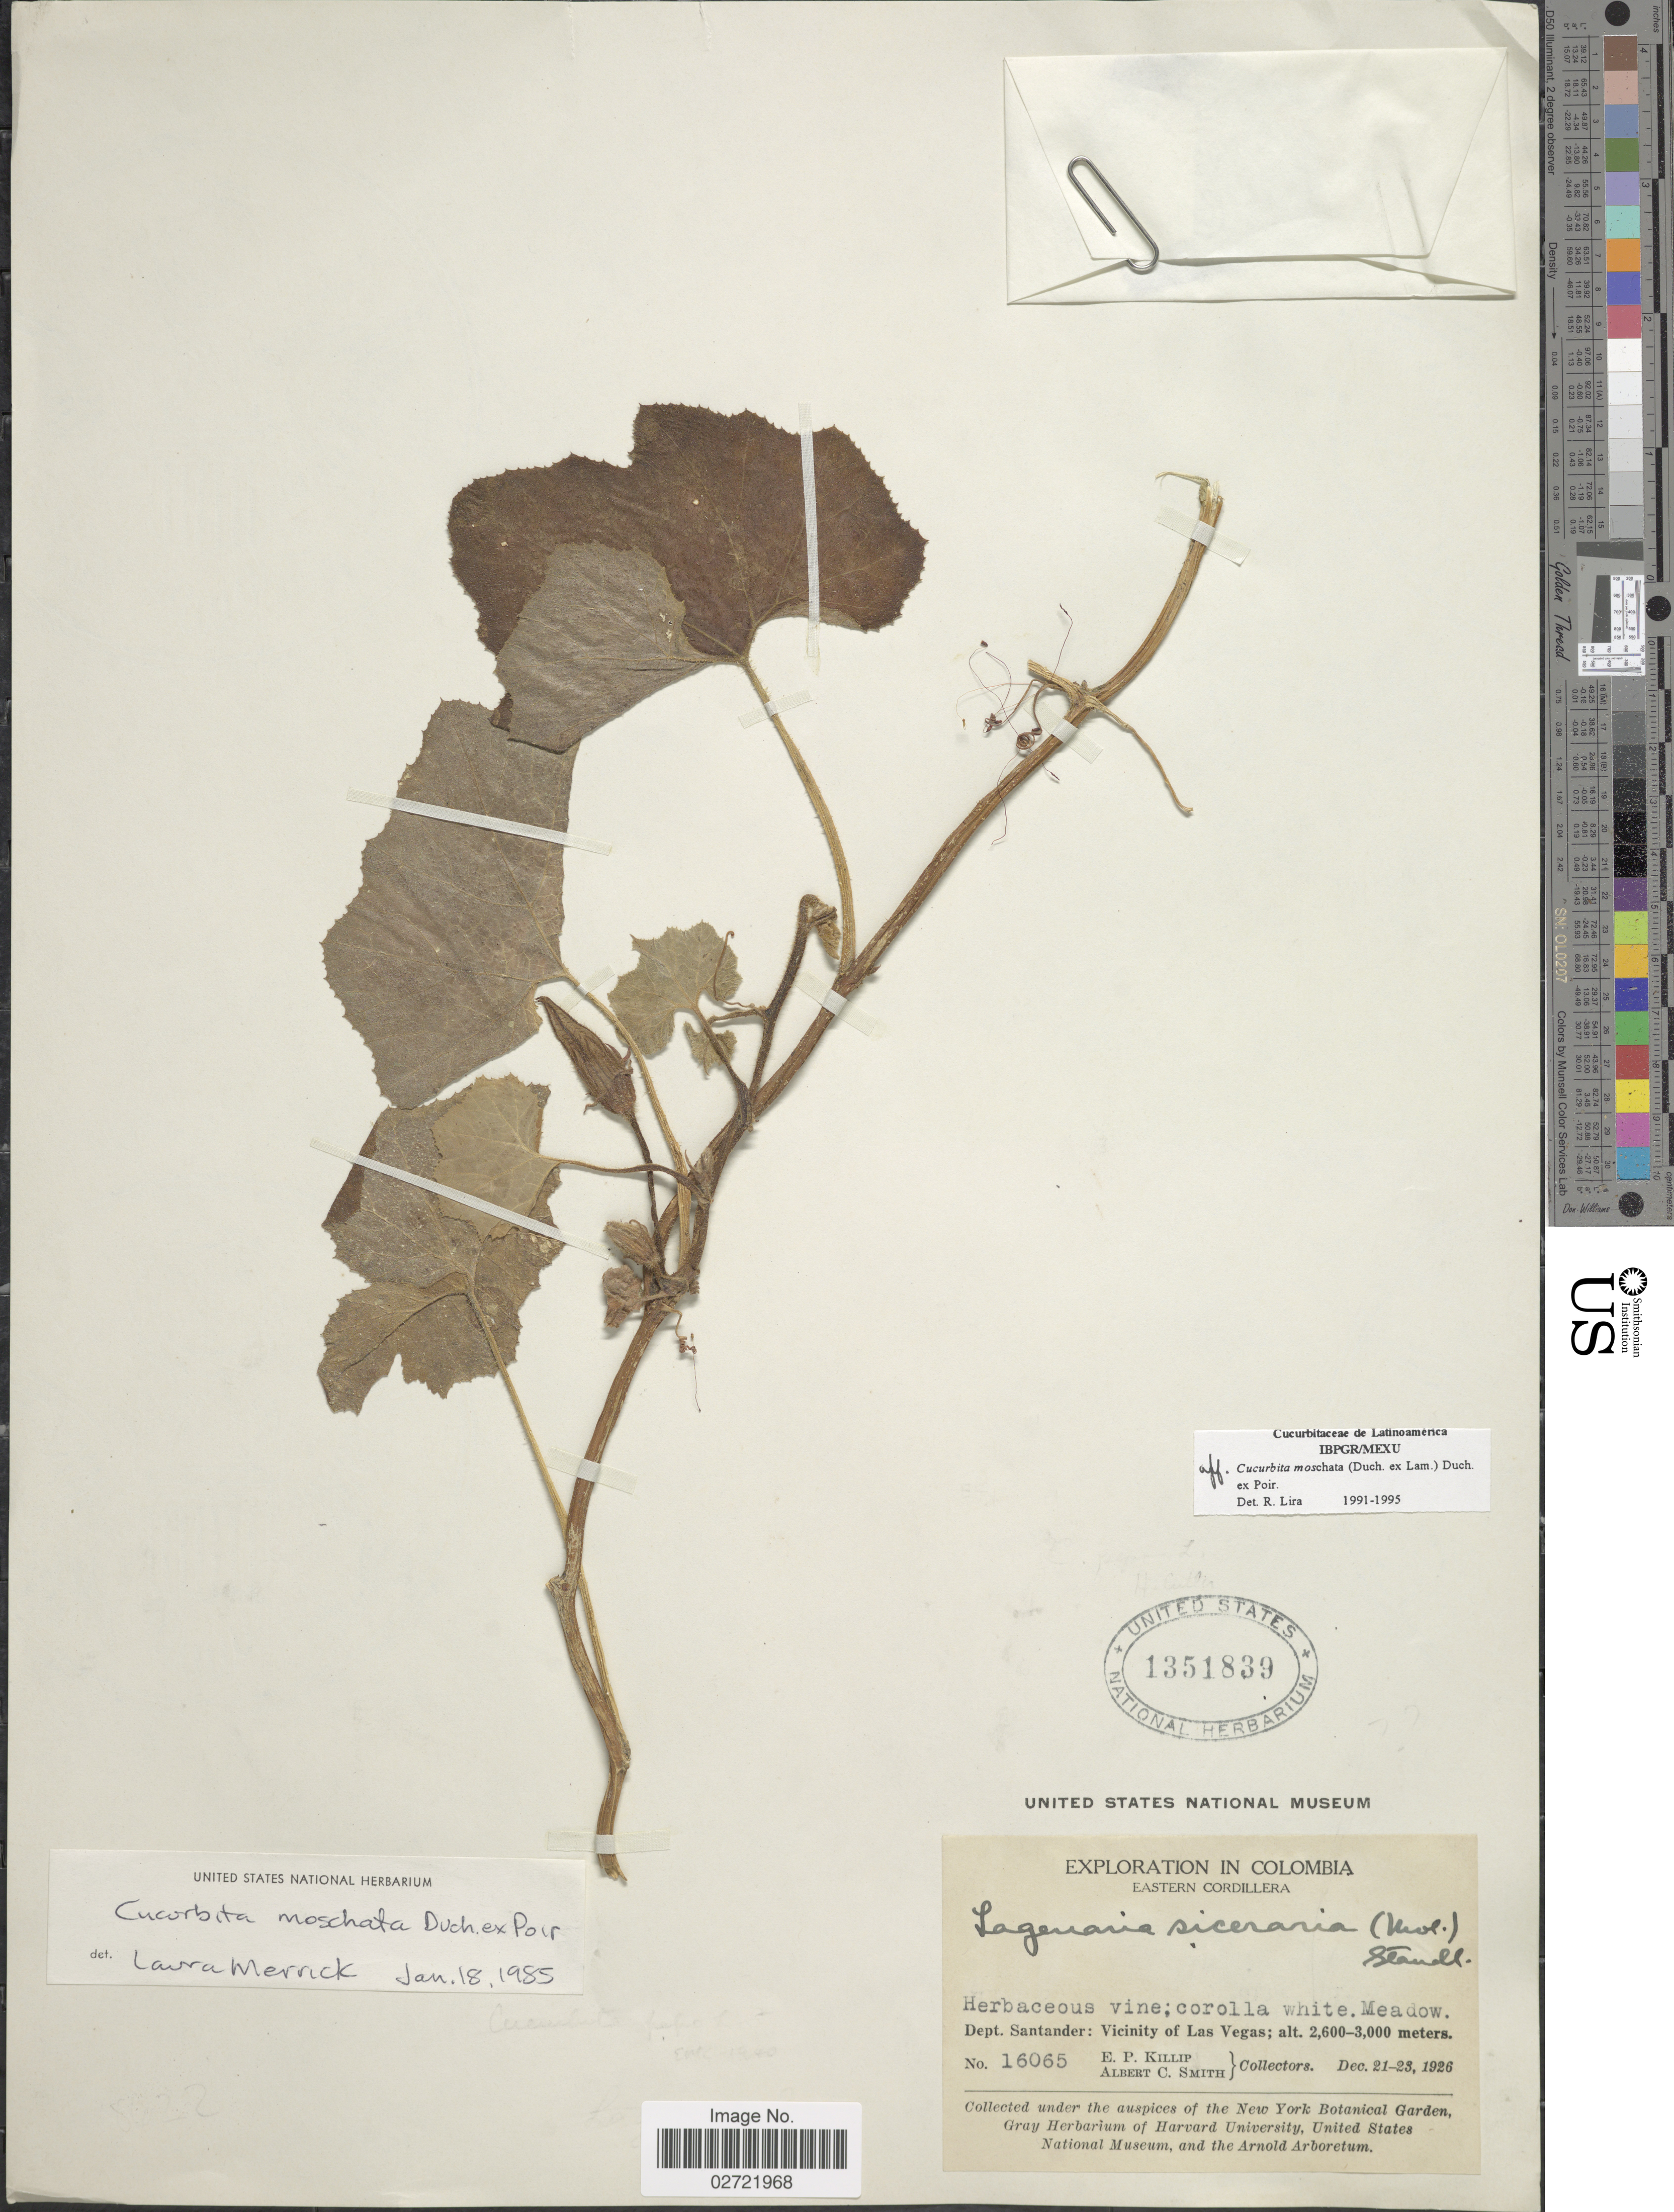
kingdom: Plantae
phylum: Tracheophyta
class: Magnoliopsida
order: Cucurbitales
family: Cucurbitaceae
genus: Cucurbita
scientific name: Cucurbita moschata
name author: (Duch.) Poir.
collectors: E. P. Killip & A. C. Smith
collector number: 16065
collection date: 1926-12-21/1926-12-23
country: Colombia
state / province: Santander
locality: Meadow, Dept. Santander: Vicinity of Las Vegas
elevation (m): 2600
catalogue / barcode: US 1351839